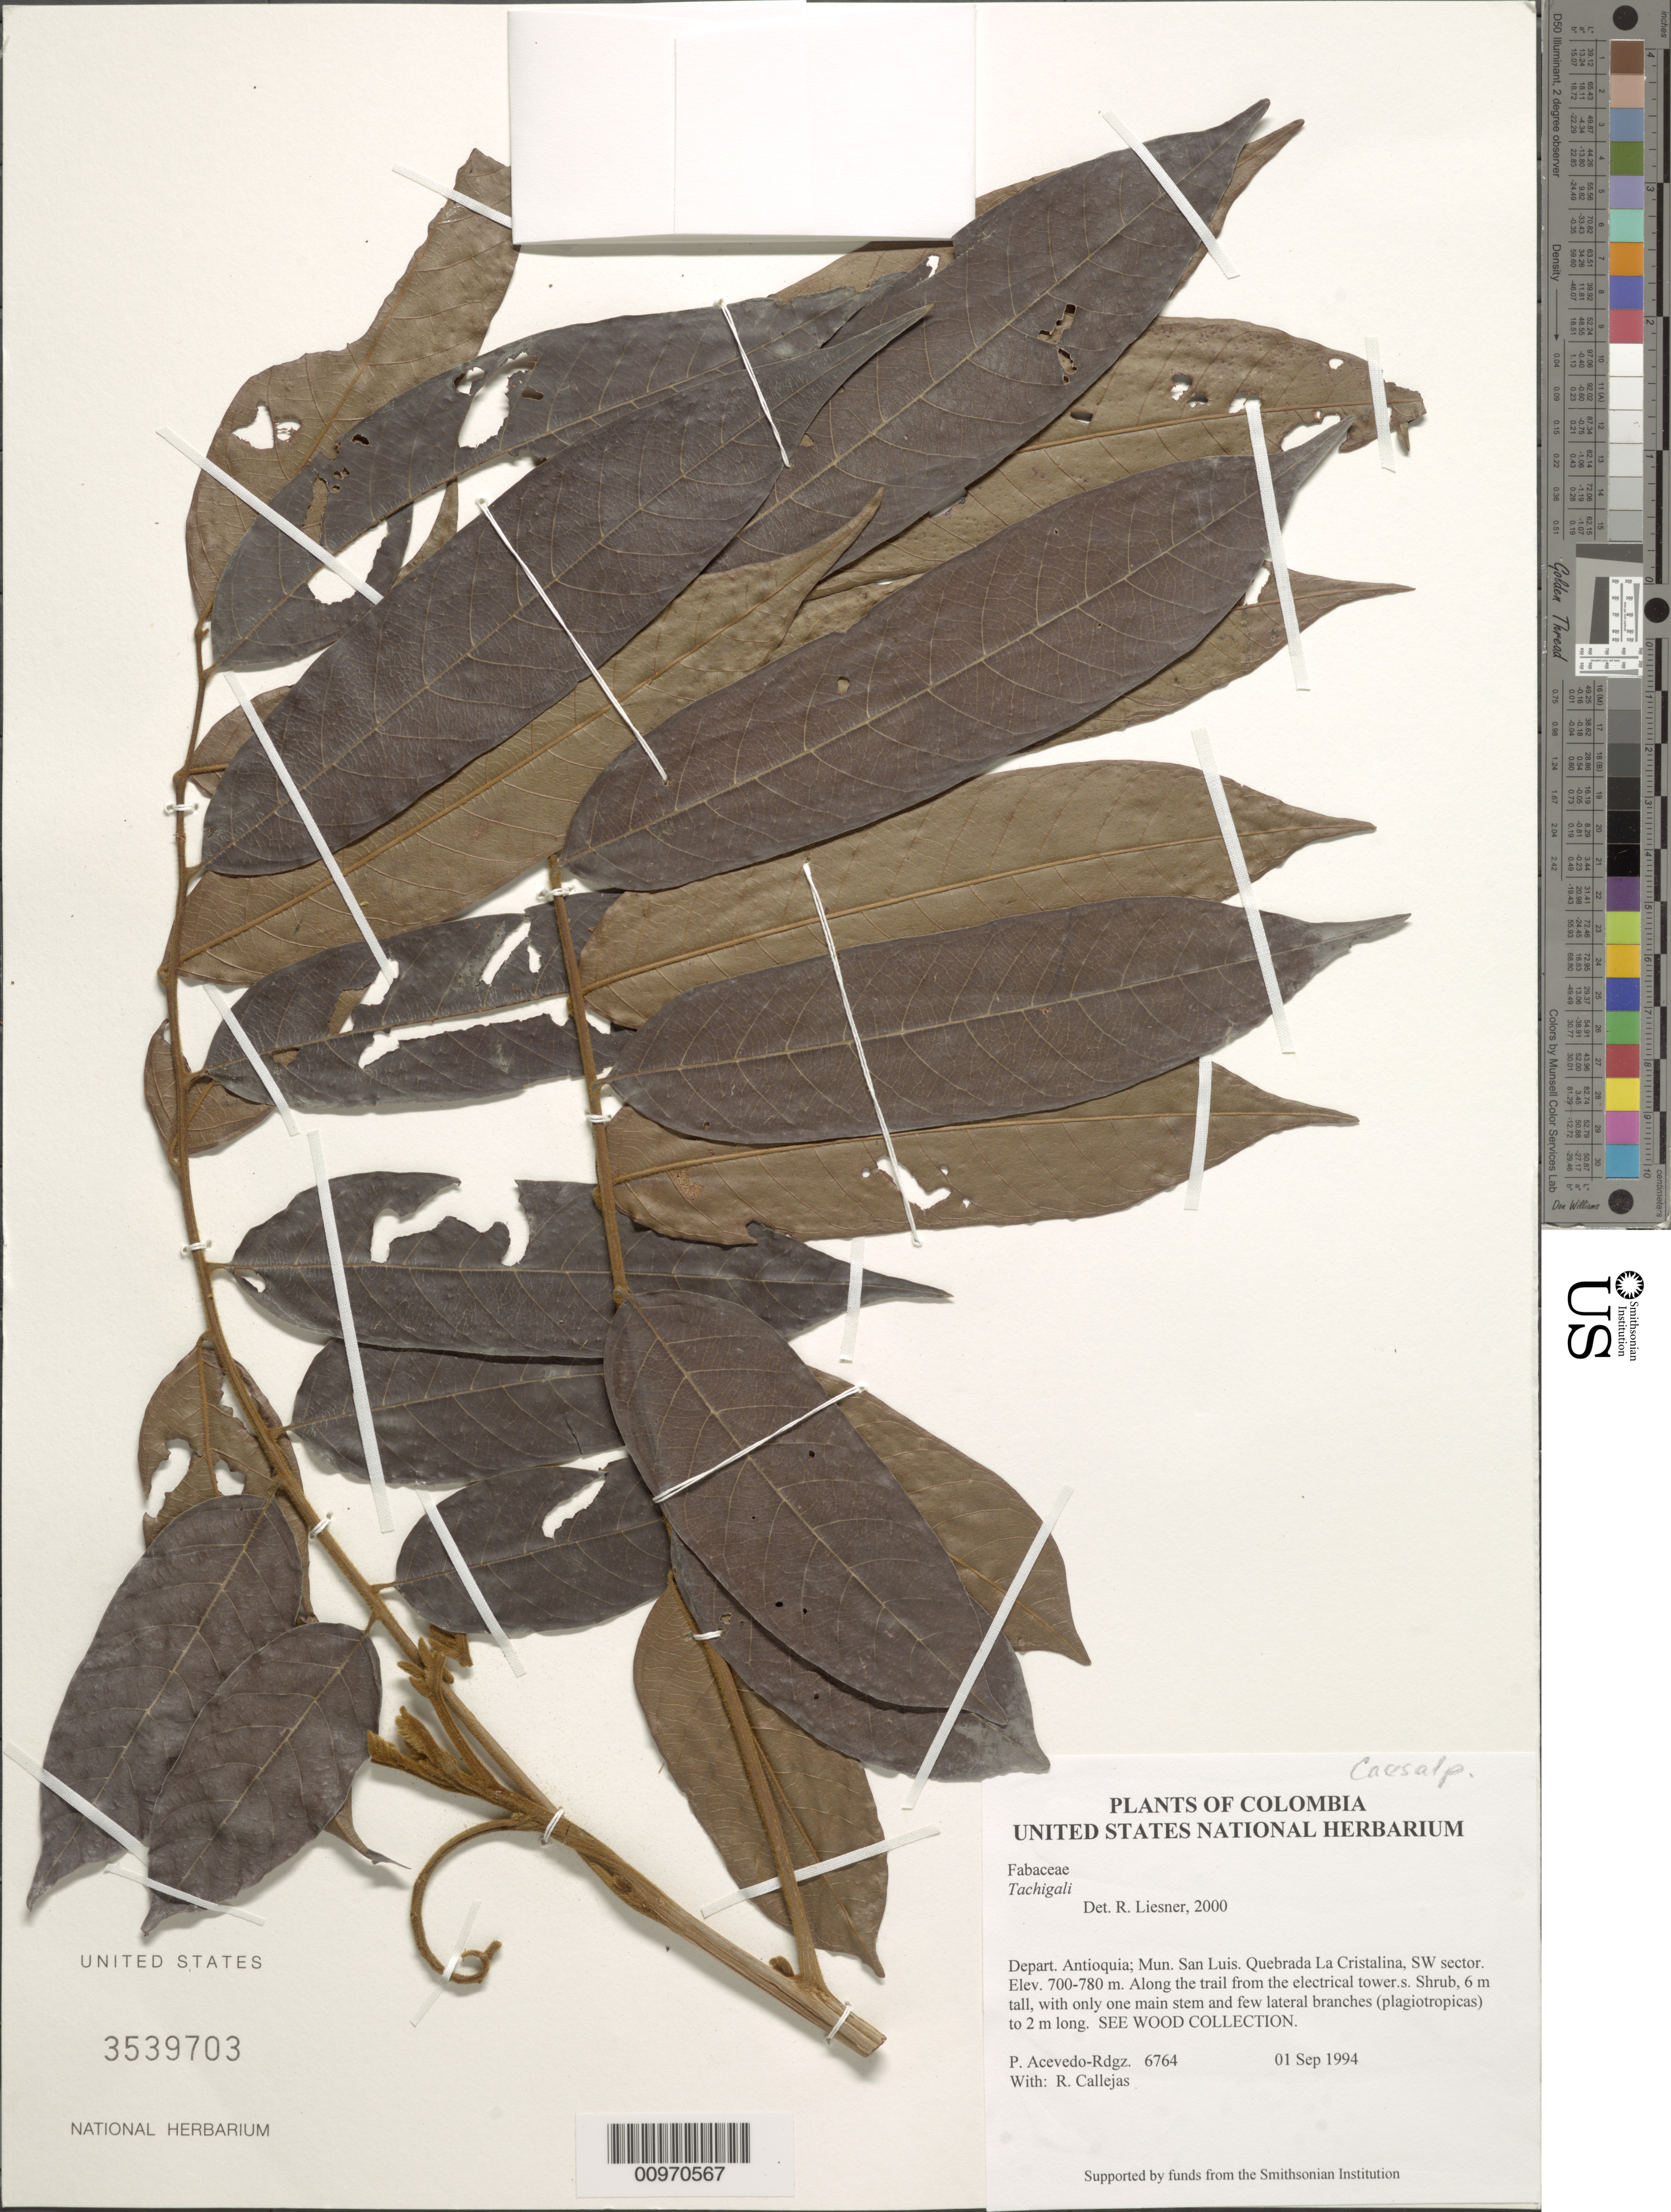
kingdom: Plantae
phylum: Tracheophyta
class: Magnoliopsida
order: Fabales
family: Fabaceae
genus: Tachigali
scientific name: Tachigali sp.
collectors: P. Acevedo-Rodr. & R. Callejas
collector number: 6764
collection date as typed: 01 Sep 1994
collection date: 1994-09-01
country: Colombia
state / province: Antioquia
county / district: San Luis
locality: Depart. Antioquia; Mun. San Luis. Quebrada La Cristalina, SW sector.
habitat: Along the trail from the electrical tower.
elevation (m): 700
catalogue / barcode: US 3539703